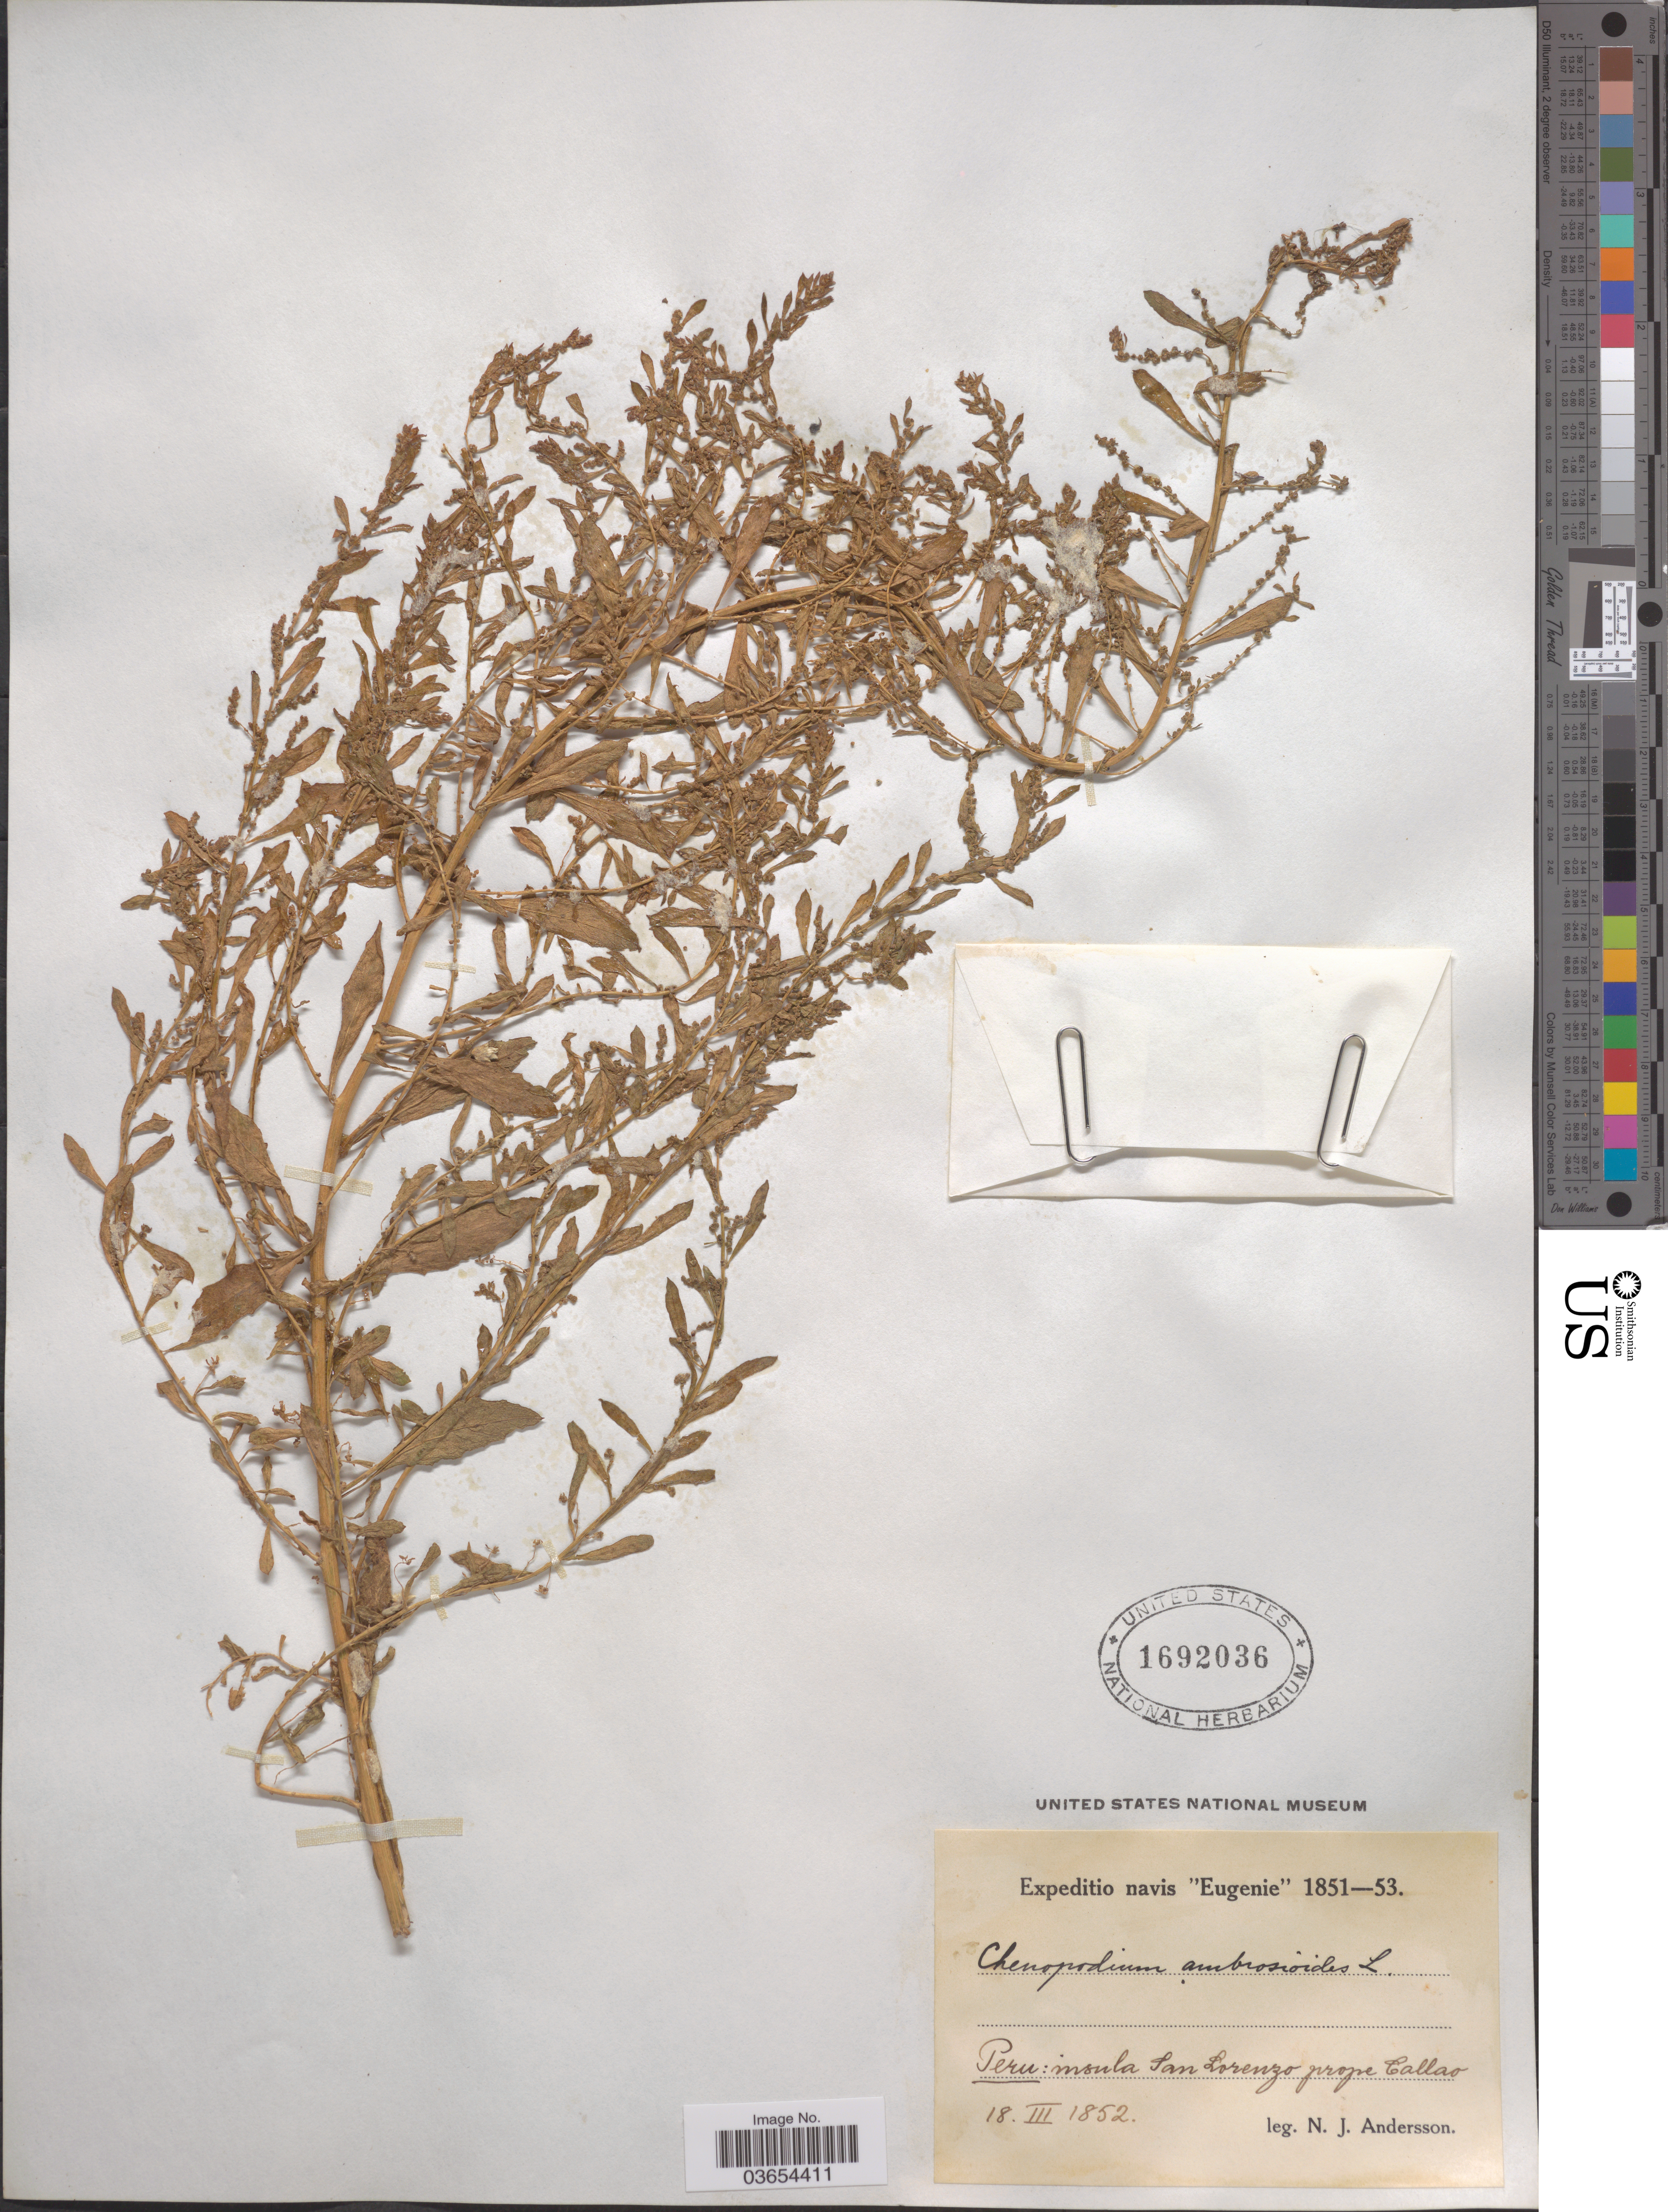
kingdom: Plantae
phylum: Tracheophyta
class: Magnoliopsida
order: Caryophyllales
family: Amaranthaceae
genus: Chenopodium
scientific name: Chenopodium ambrosioides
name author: L.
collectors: N. J. Andersson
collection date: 1852-03-18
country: Peru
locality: Insula San Lorenzo prope Callao.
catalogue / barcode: US 1692036